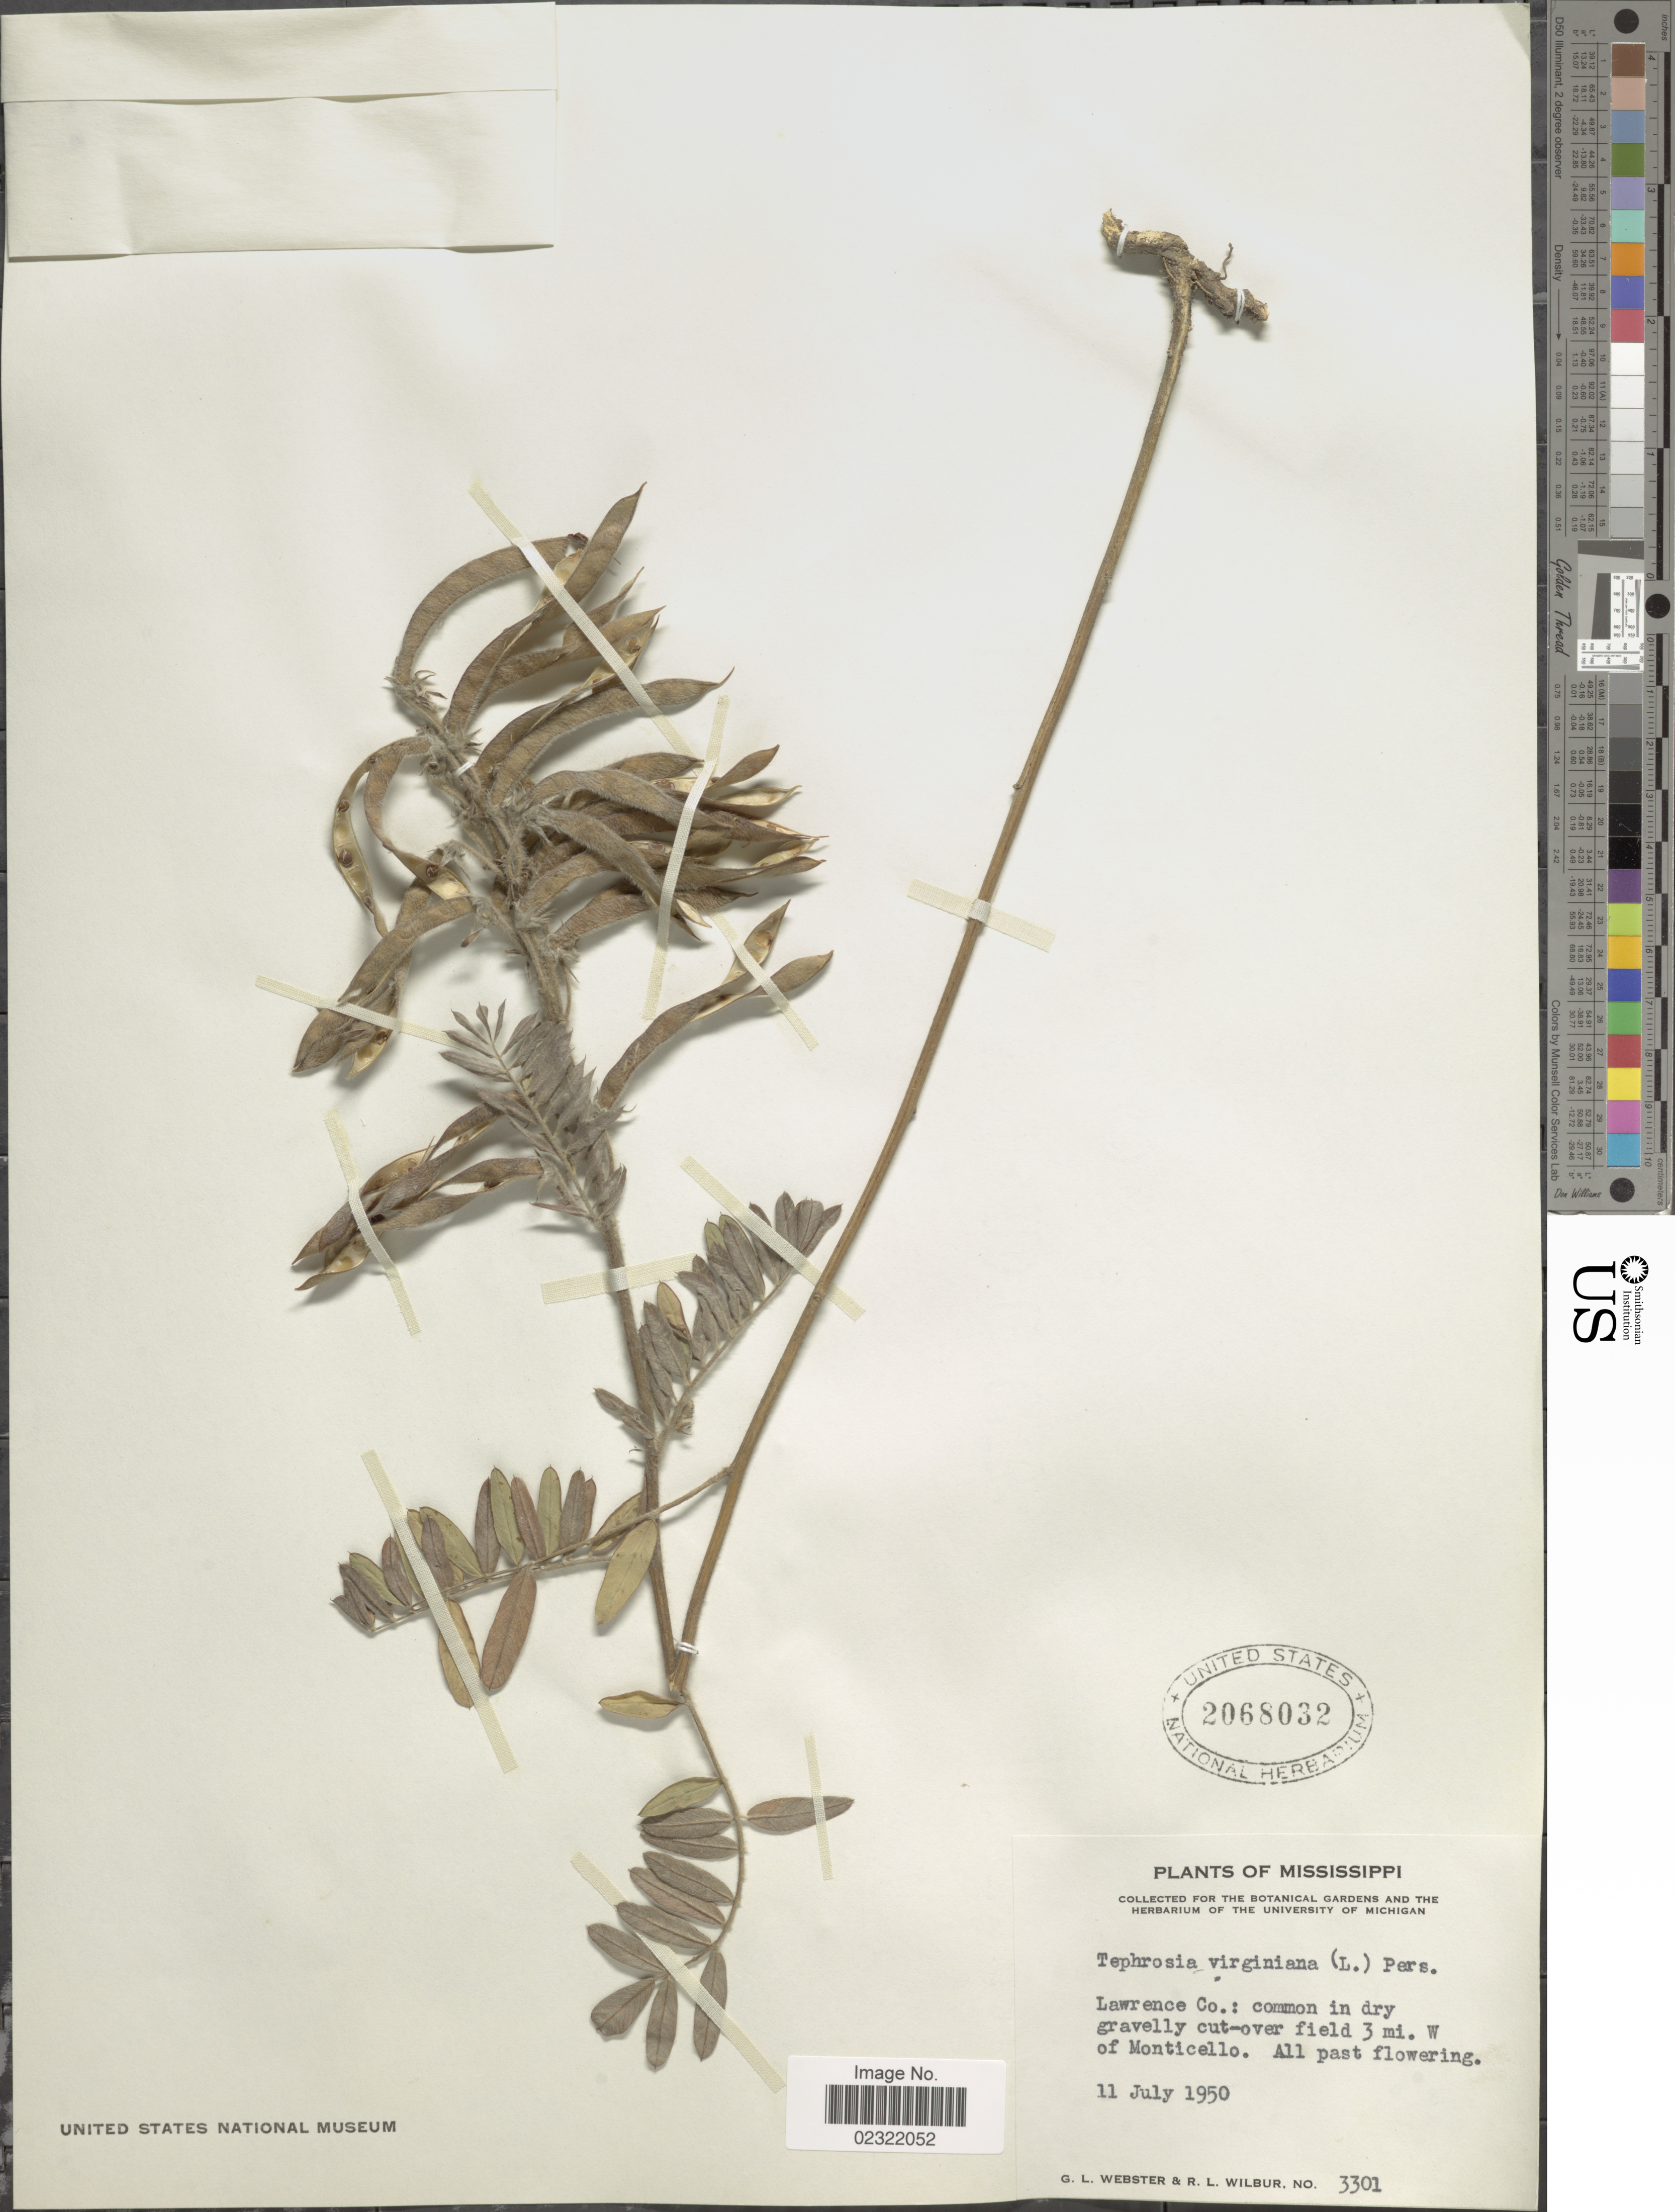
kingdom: Plantae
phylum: Tracheophyta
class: Magnoliopsida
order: Fabales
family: Fabaceae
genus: Tephrosia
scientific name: Tephrosia virginiana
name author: (L.) Pers.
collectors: G. L. Webster & R. L. Wilbur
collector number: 3301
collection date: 1950-07-11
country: United States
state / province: Mississippi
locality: Lawrence Co: common in dry gravelly cut-over field 3 mi. W of Monticello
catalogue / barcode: US 2068032